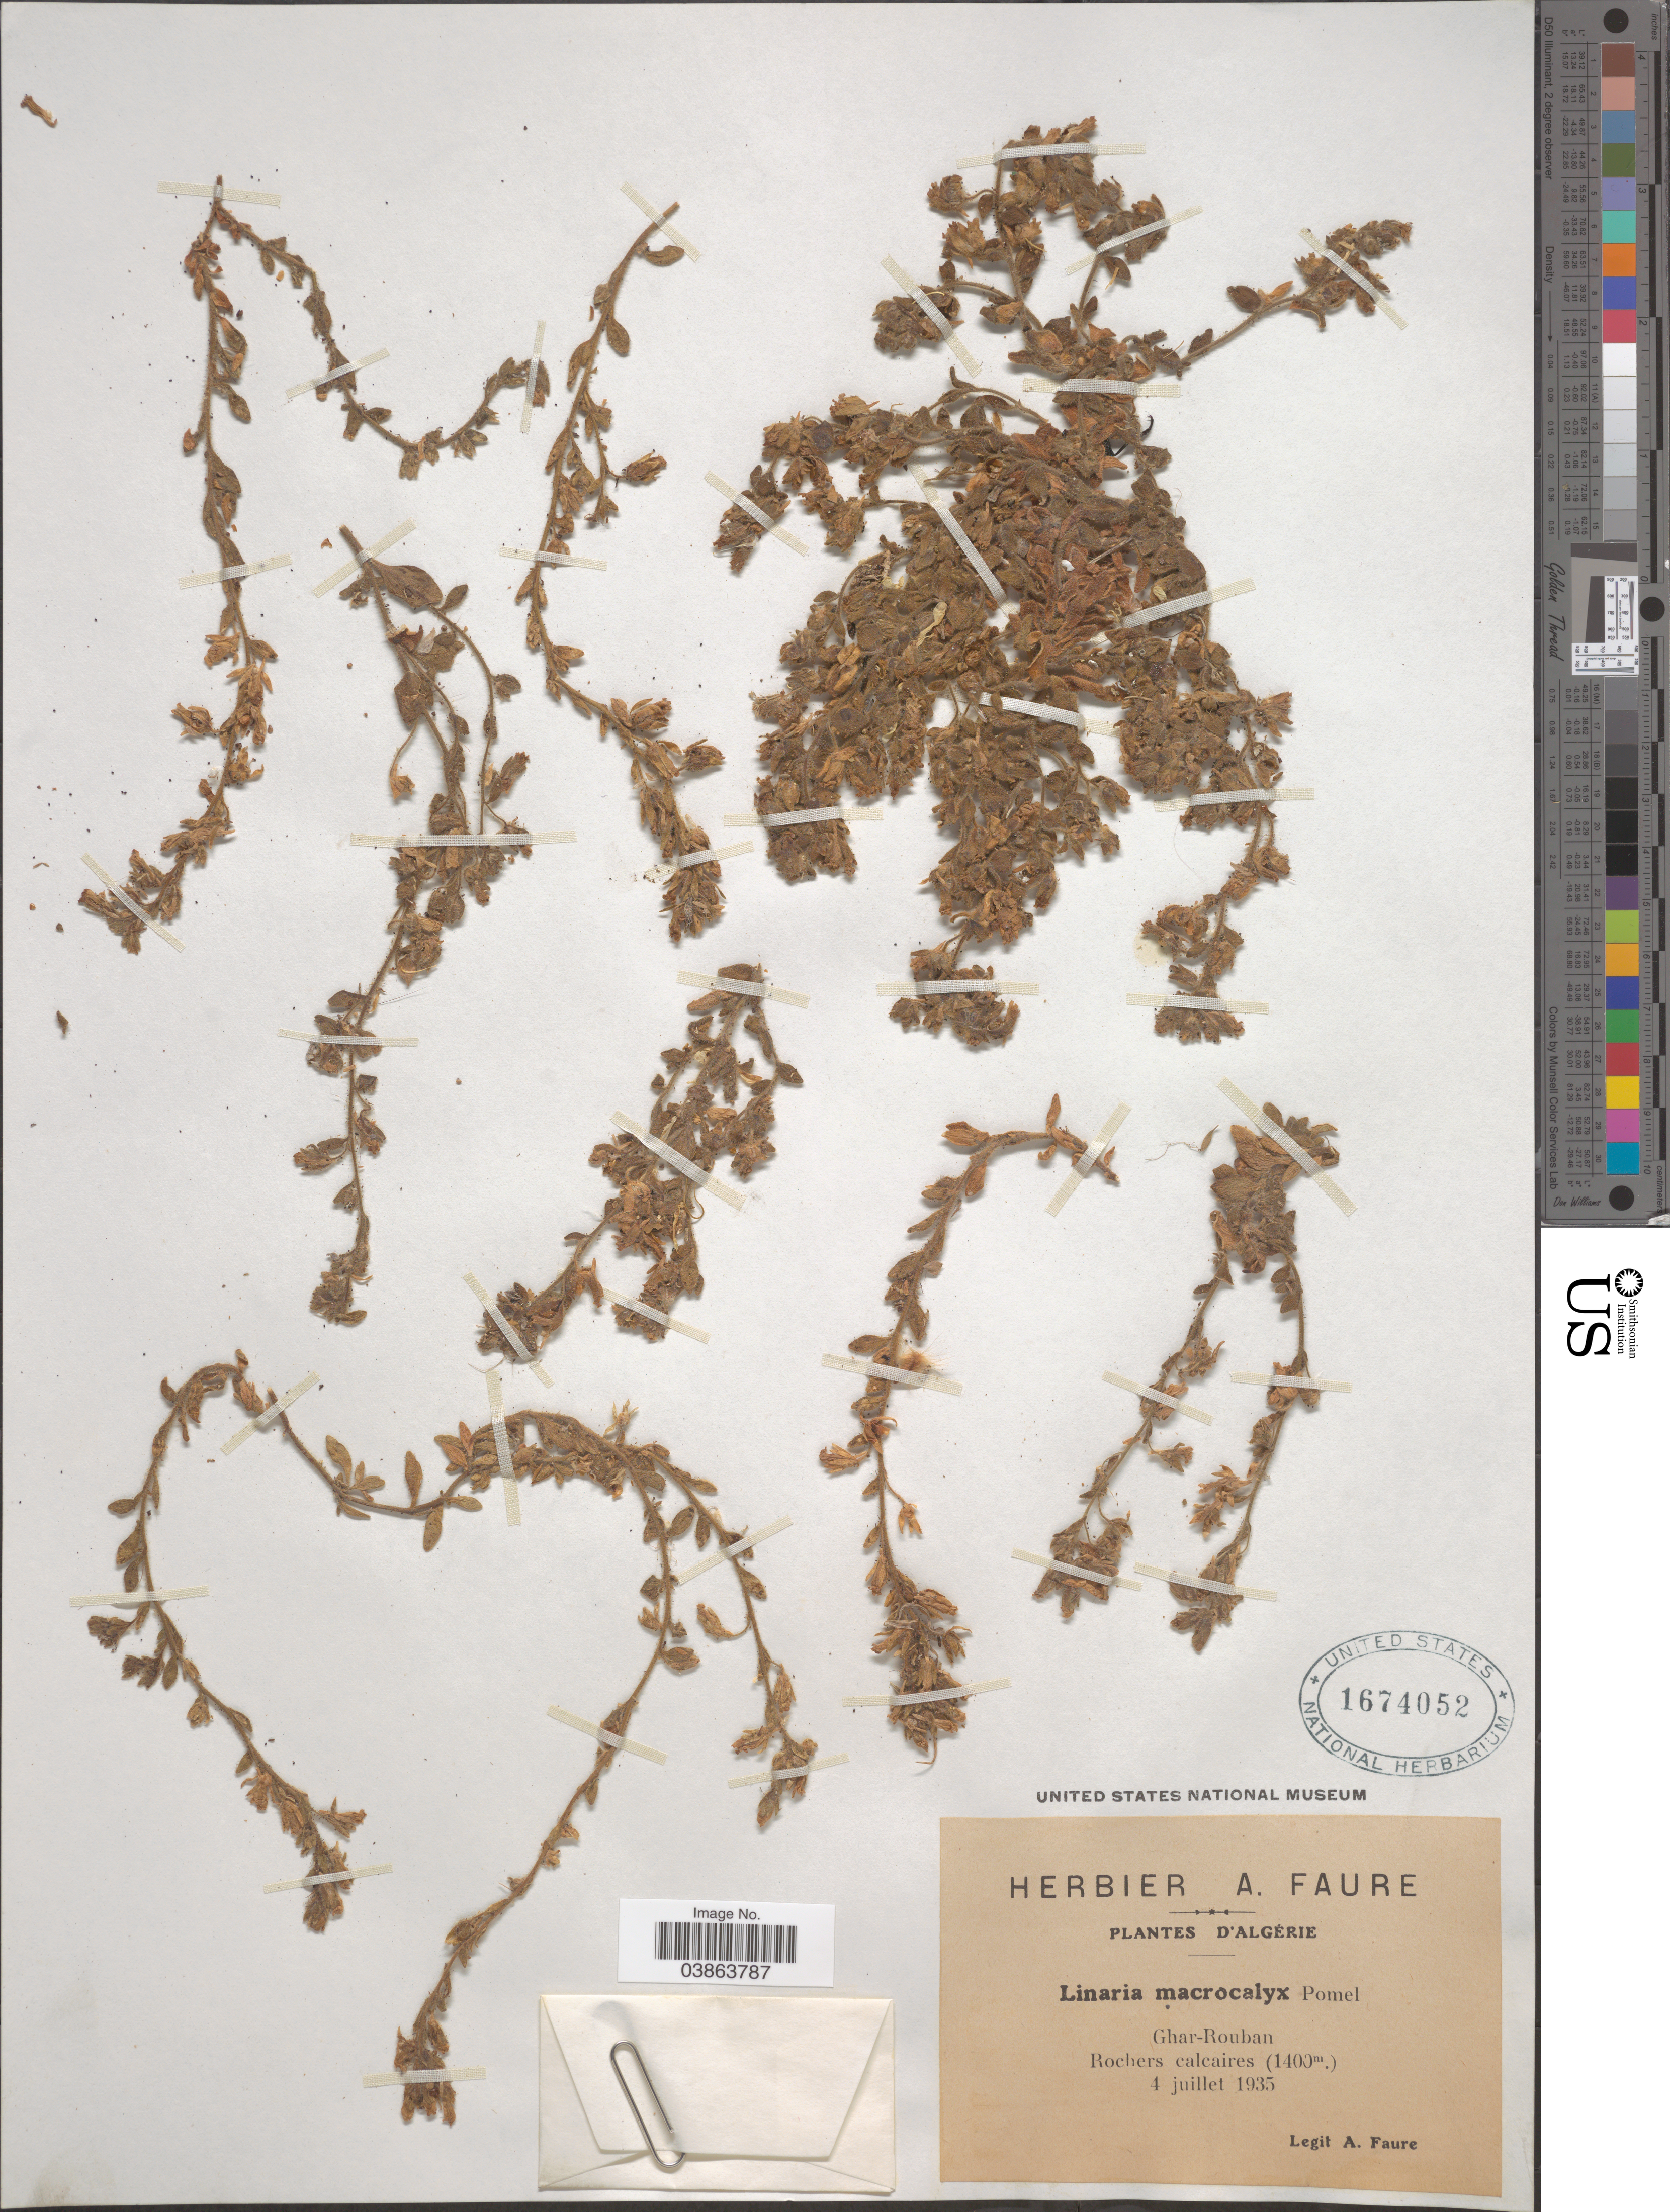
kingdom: Plantae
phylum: Tracheophyta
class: Magnoliopsida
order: Lamiales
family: Plantaginaceae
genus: Linaria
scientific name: Linaria macrocalyx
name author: Pomel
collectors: A. Faure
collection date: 1935-07-04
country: Algeria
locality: Ghar-Rouban.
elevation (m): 1400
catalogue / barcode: US 1674052